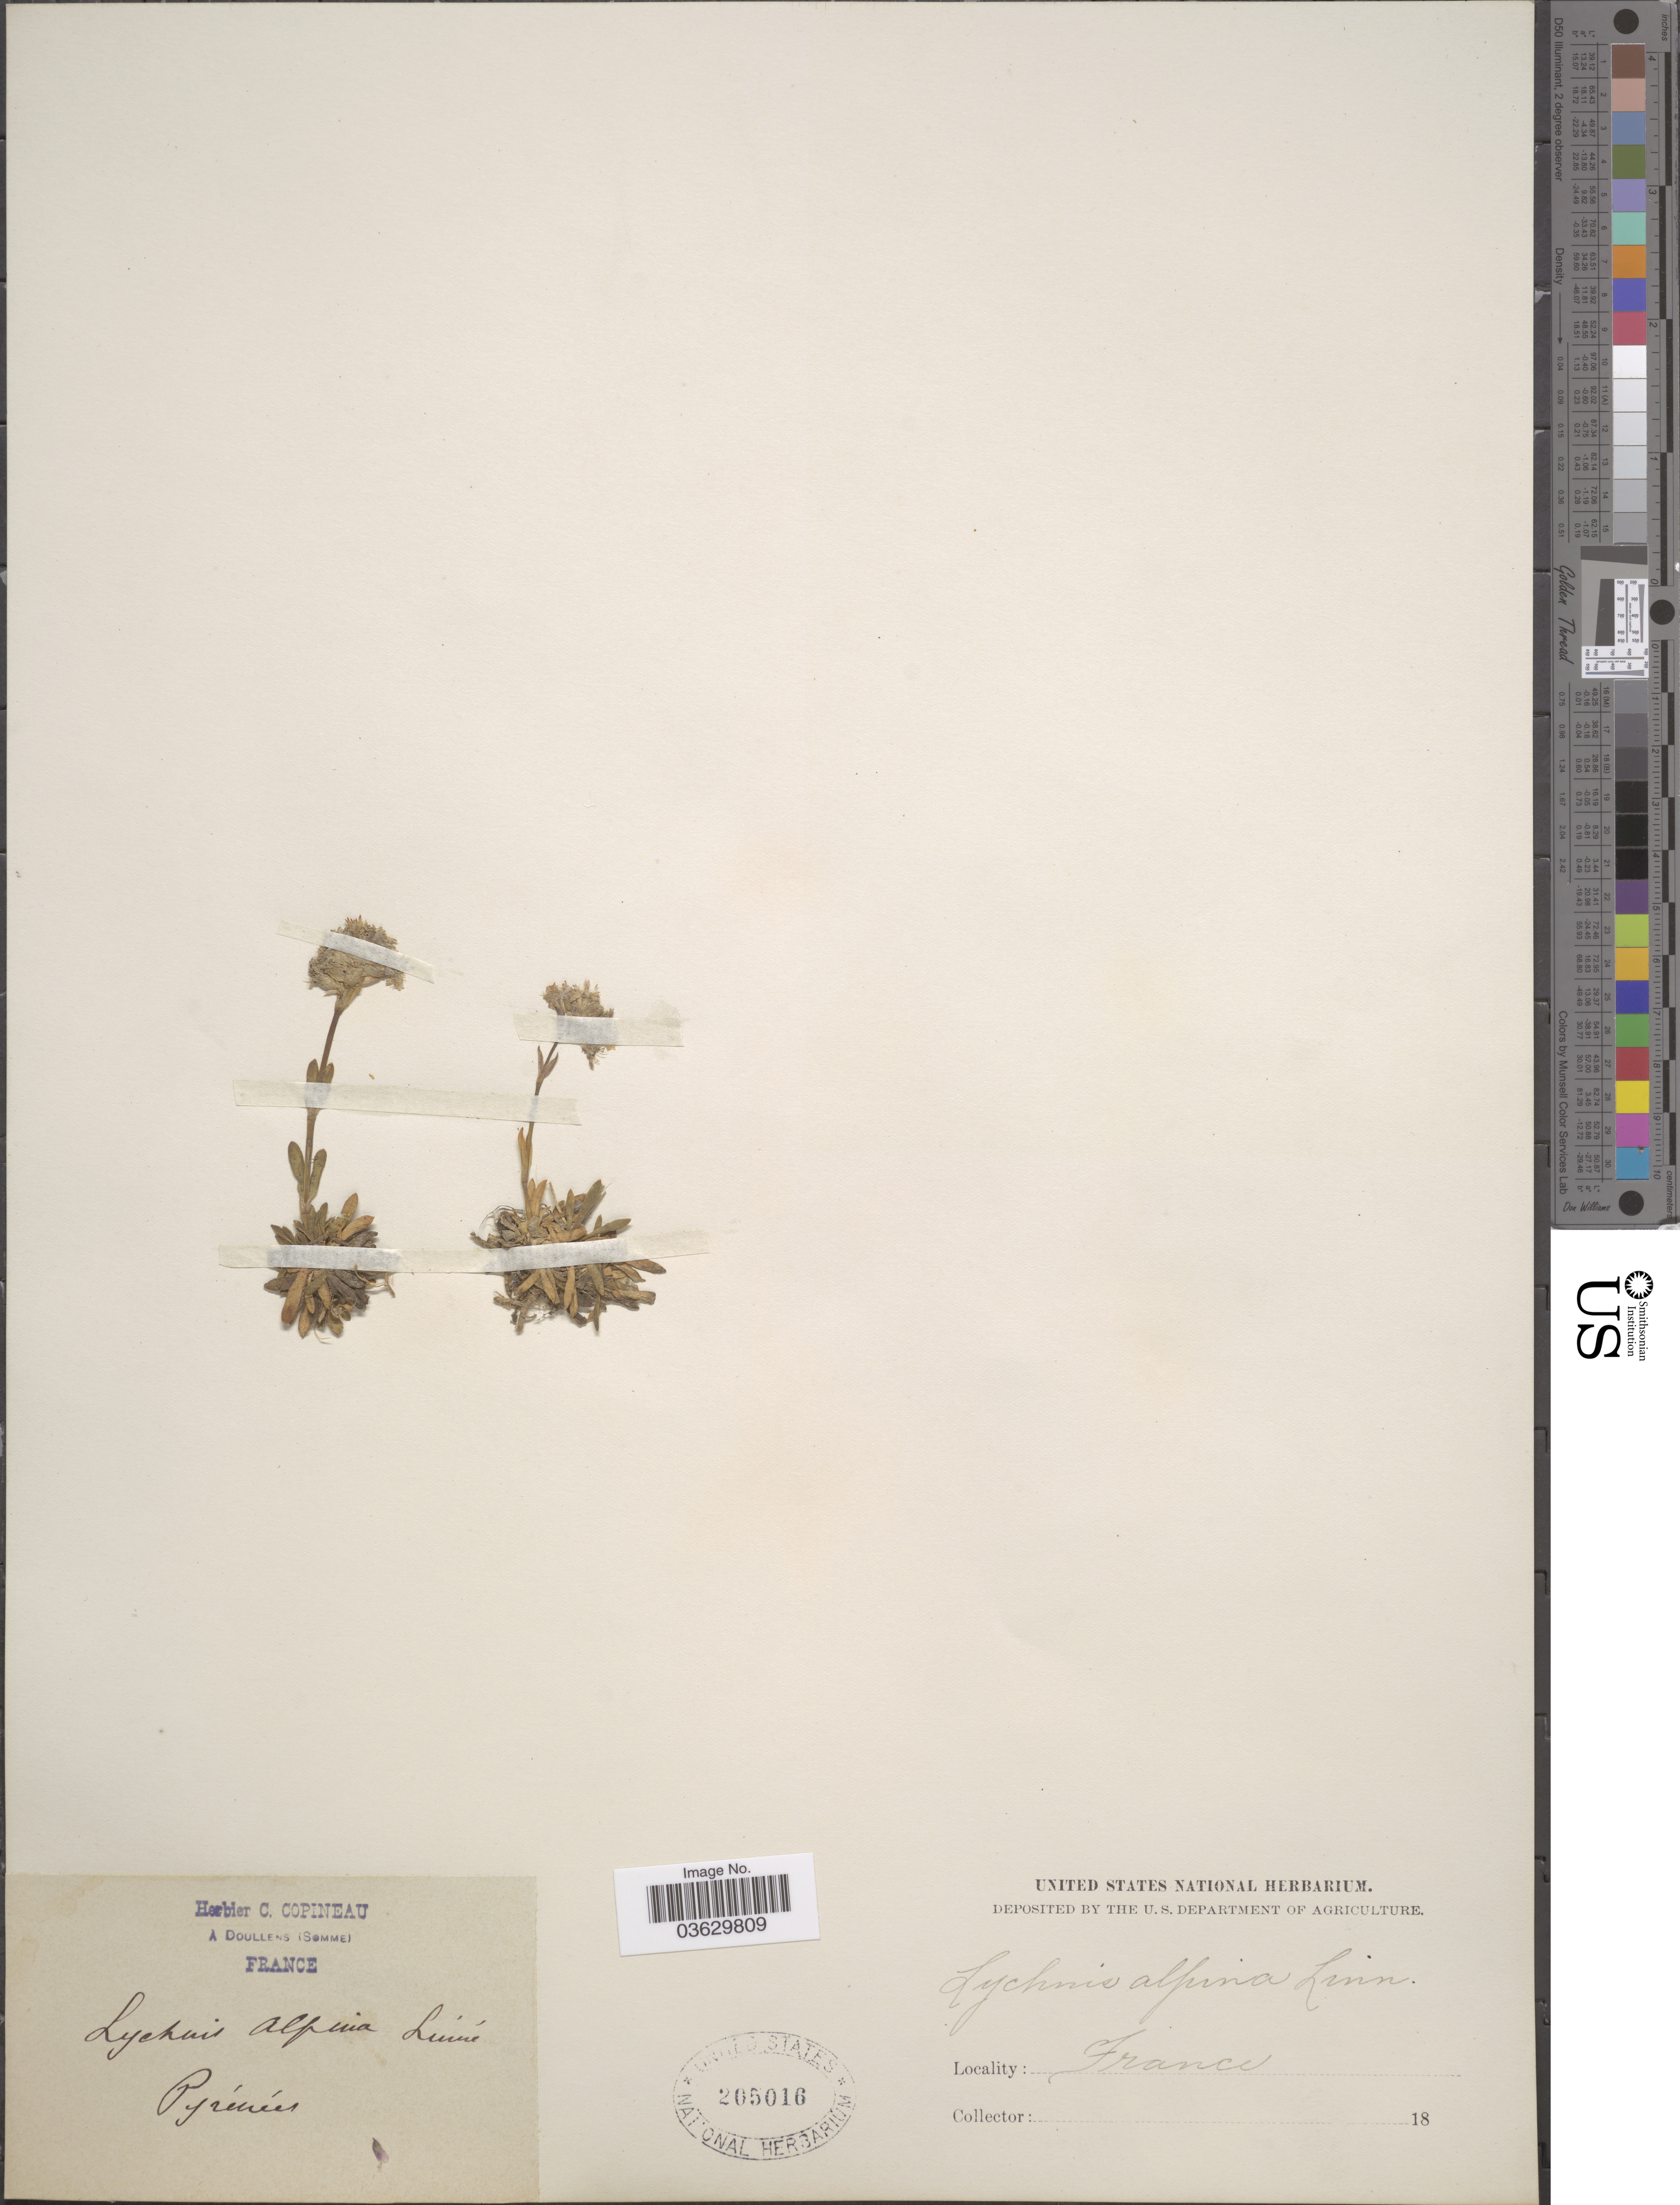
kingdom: Plantae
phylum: Tracheophyta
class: Magnoliopsida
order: Caryophyllales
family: Caryophyllaceae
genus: Viscaria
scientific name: Viscaria alpina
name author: (L.) G. Don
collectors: ex herb. C. Copineau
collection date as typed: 18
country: France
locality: Pyrénées.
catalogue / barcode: US 205016